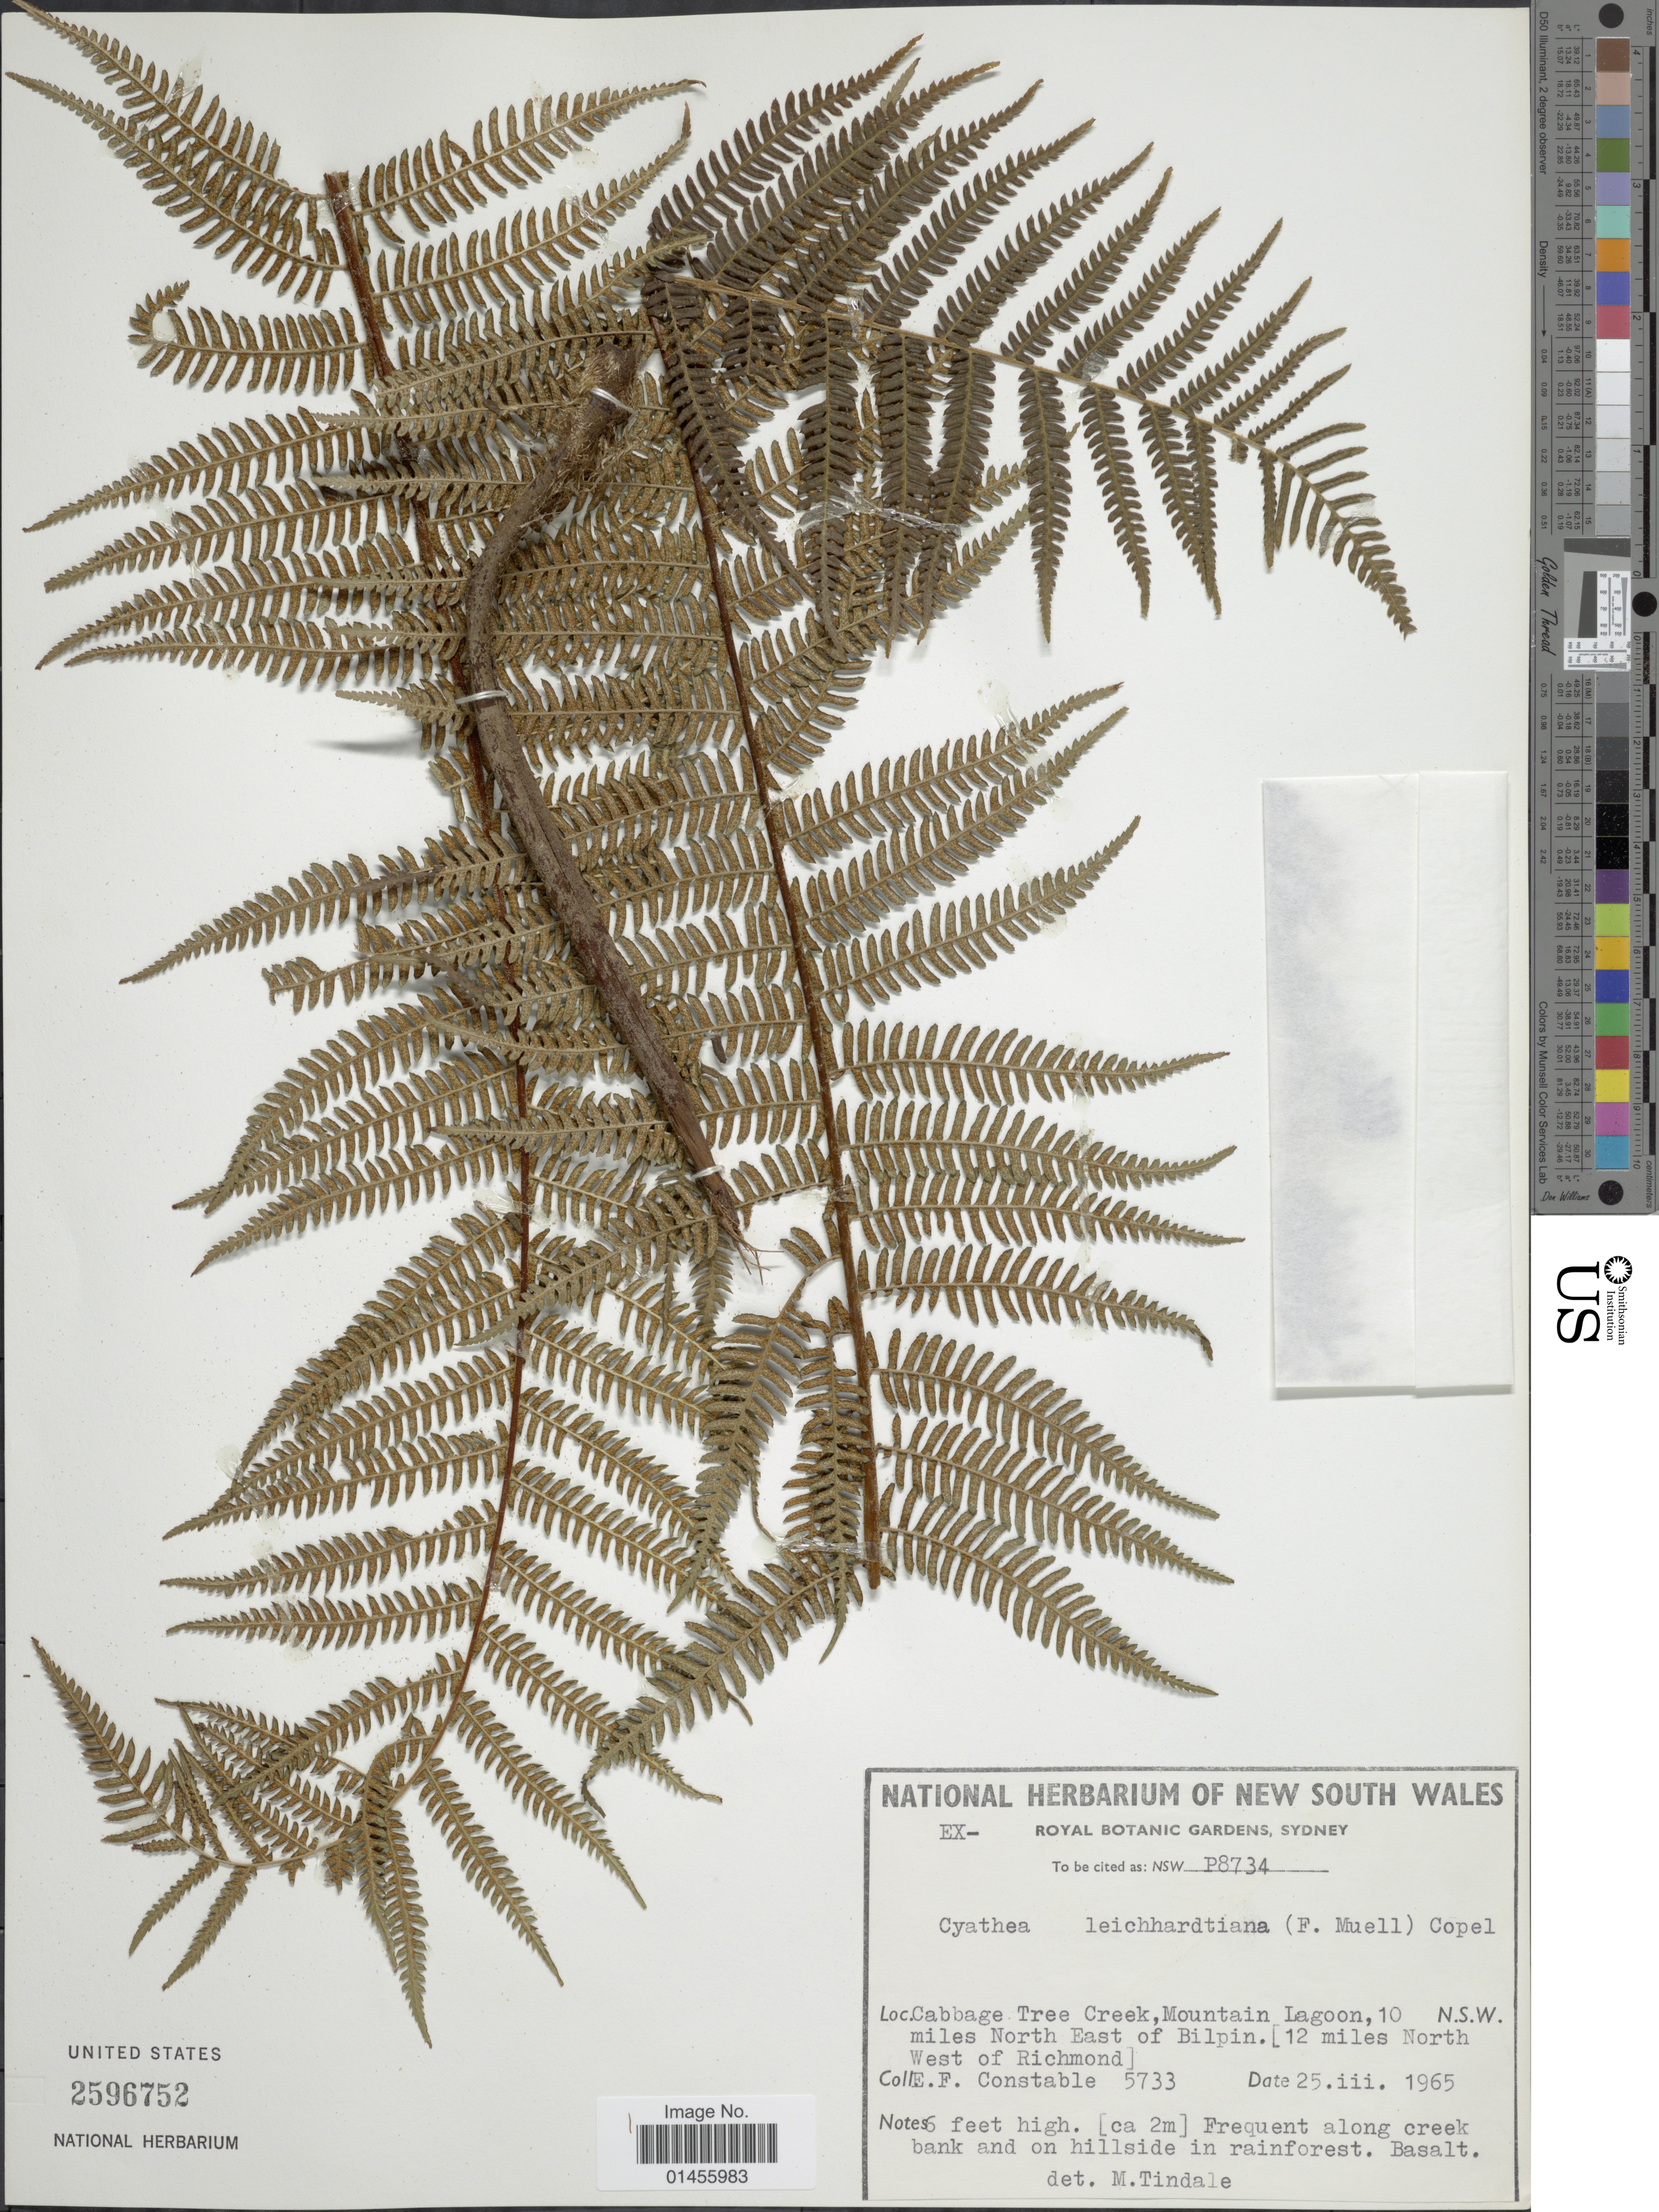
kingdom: Plantae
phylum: Tracheophyta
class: Polypodiopsida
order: Cyatheales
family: Cyatheaceae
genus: Alsophila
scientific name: Alsophila australis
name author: R. Br.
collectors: E. F. Constable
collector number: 5733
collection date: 1965-03-25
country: Australia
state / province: New South Wales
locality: Cabbage Tree Creek, Mountain Lagoon, 10 miles North East of Bilpin. [12 miles North West of Richmond]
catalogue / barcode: US 2596752